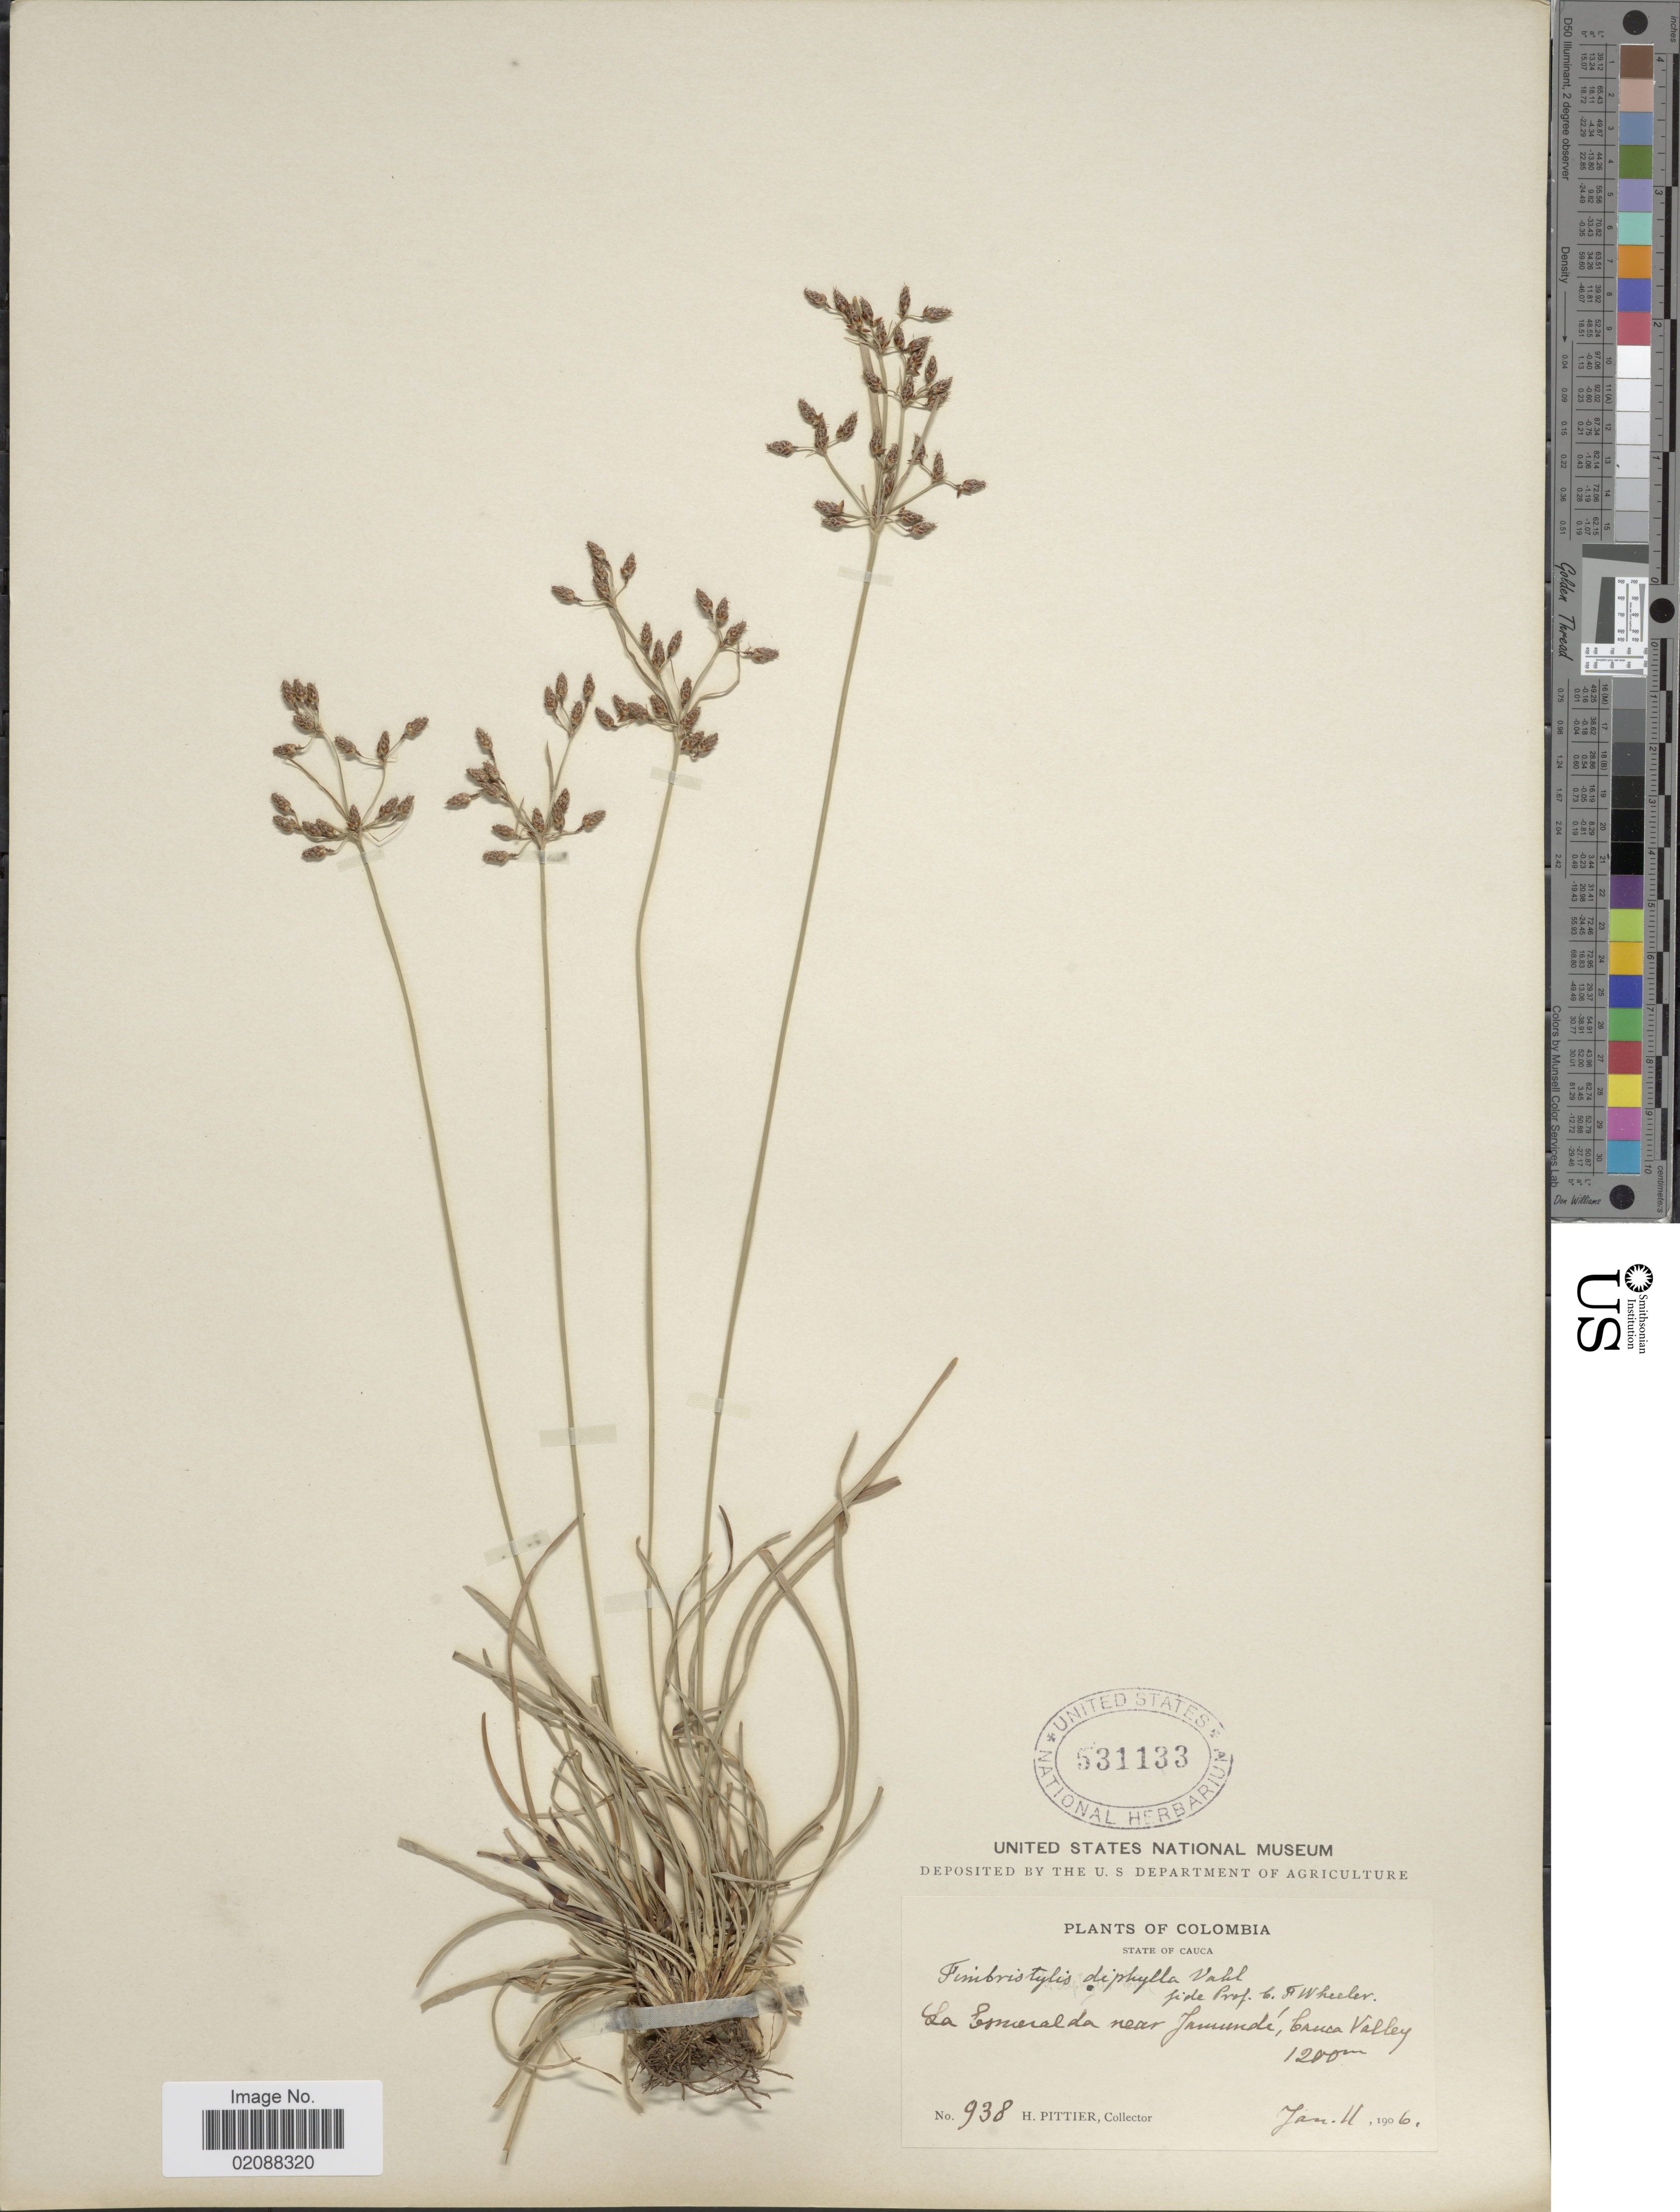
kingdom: Plantae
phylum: Tracheophyta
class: Liliopsida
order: Poales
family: Cyperaceae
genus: Fimbristylis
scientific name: Fimbristylis dichotoma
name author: (L.) Vahl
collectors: H. F. Pittier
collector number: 938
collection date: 1906-01-11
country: Colombia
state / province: Cauca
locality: La Esmeralda near Jamunde, Cauca Valley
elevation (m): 1200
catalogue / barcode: US 531133